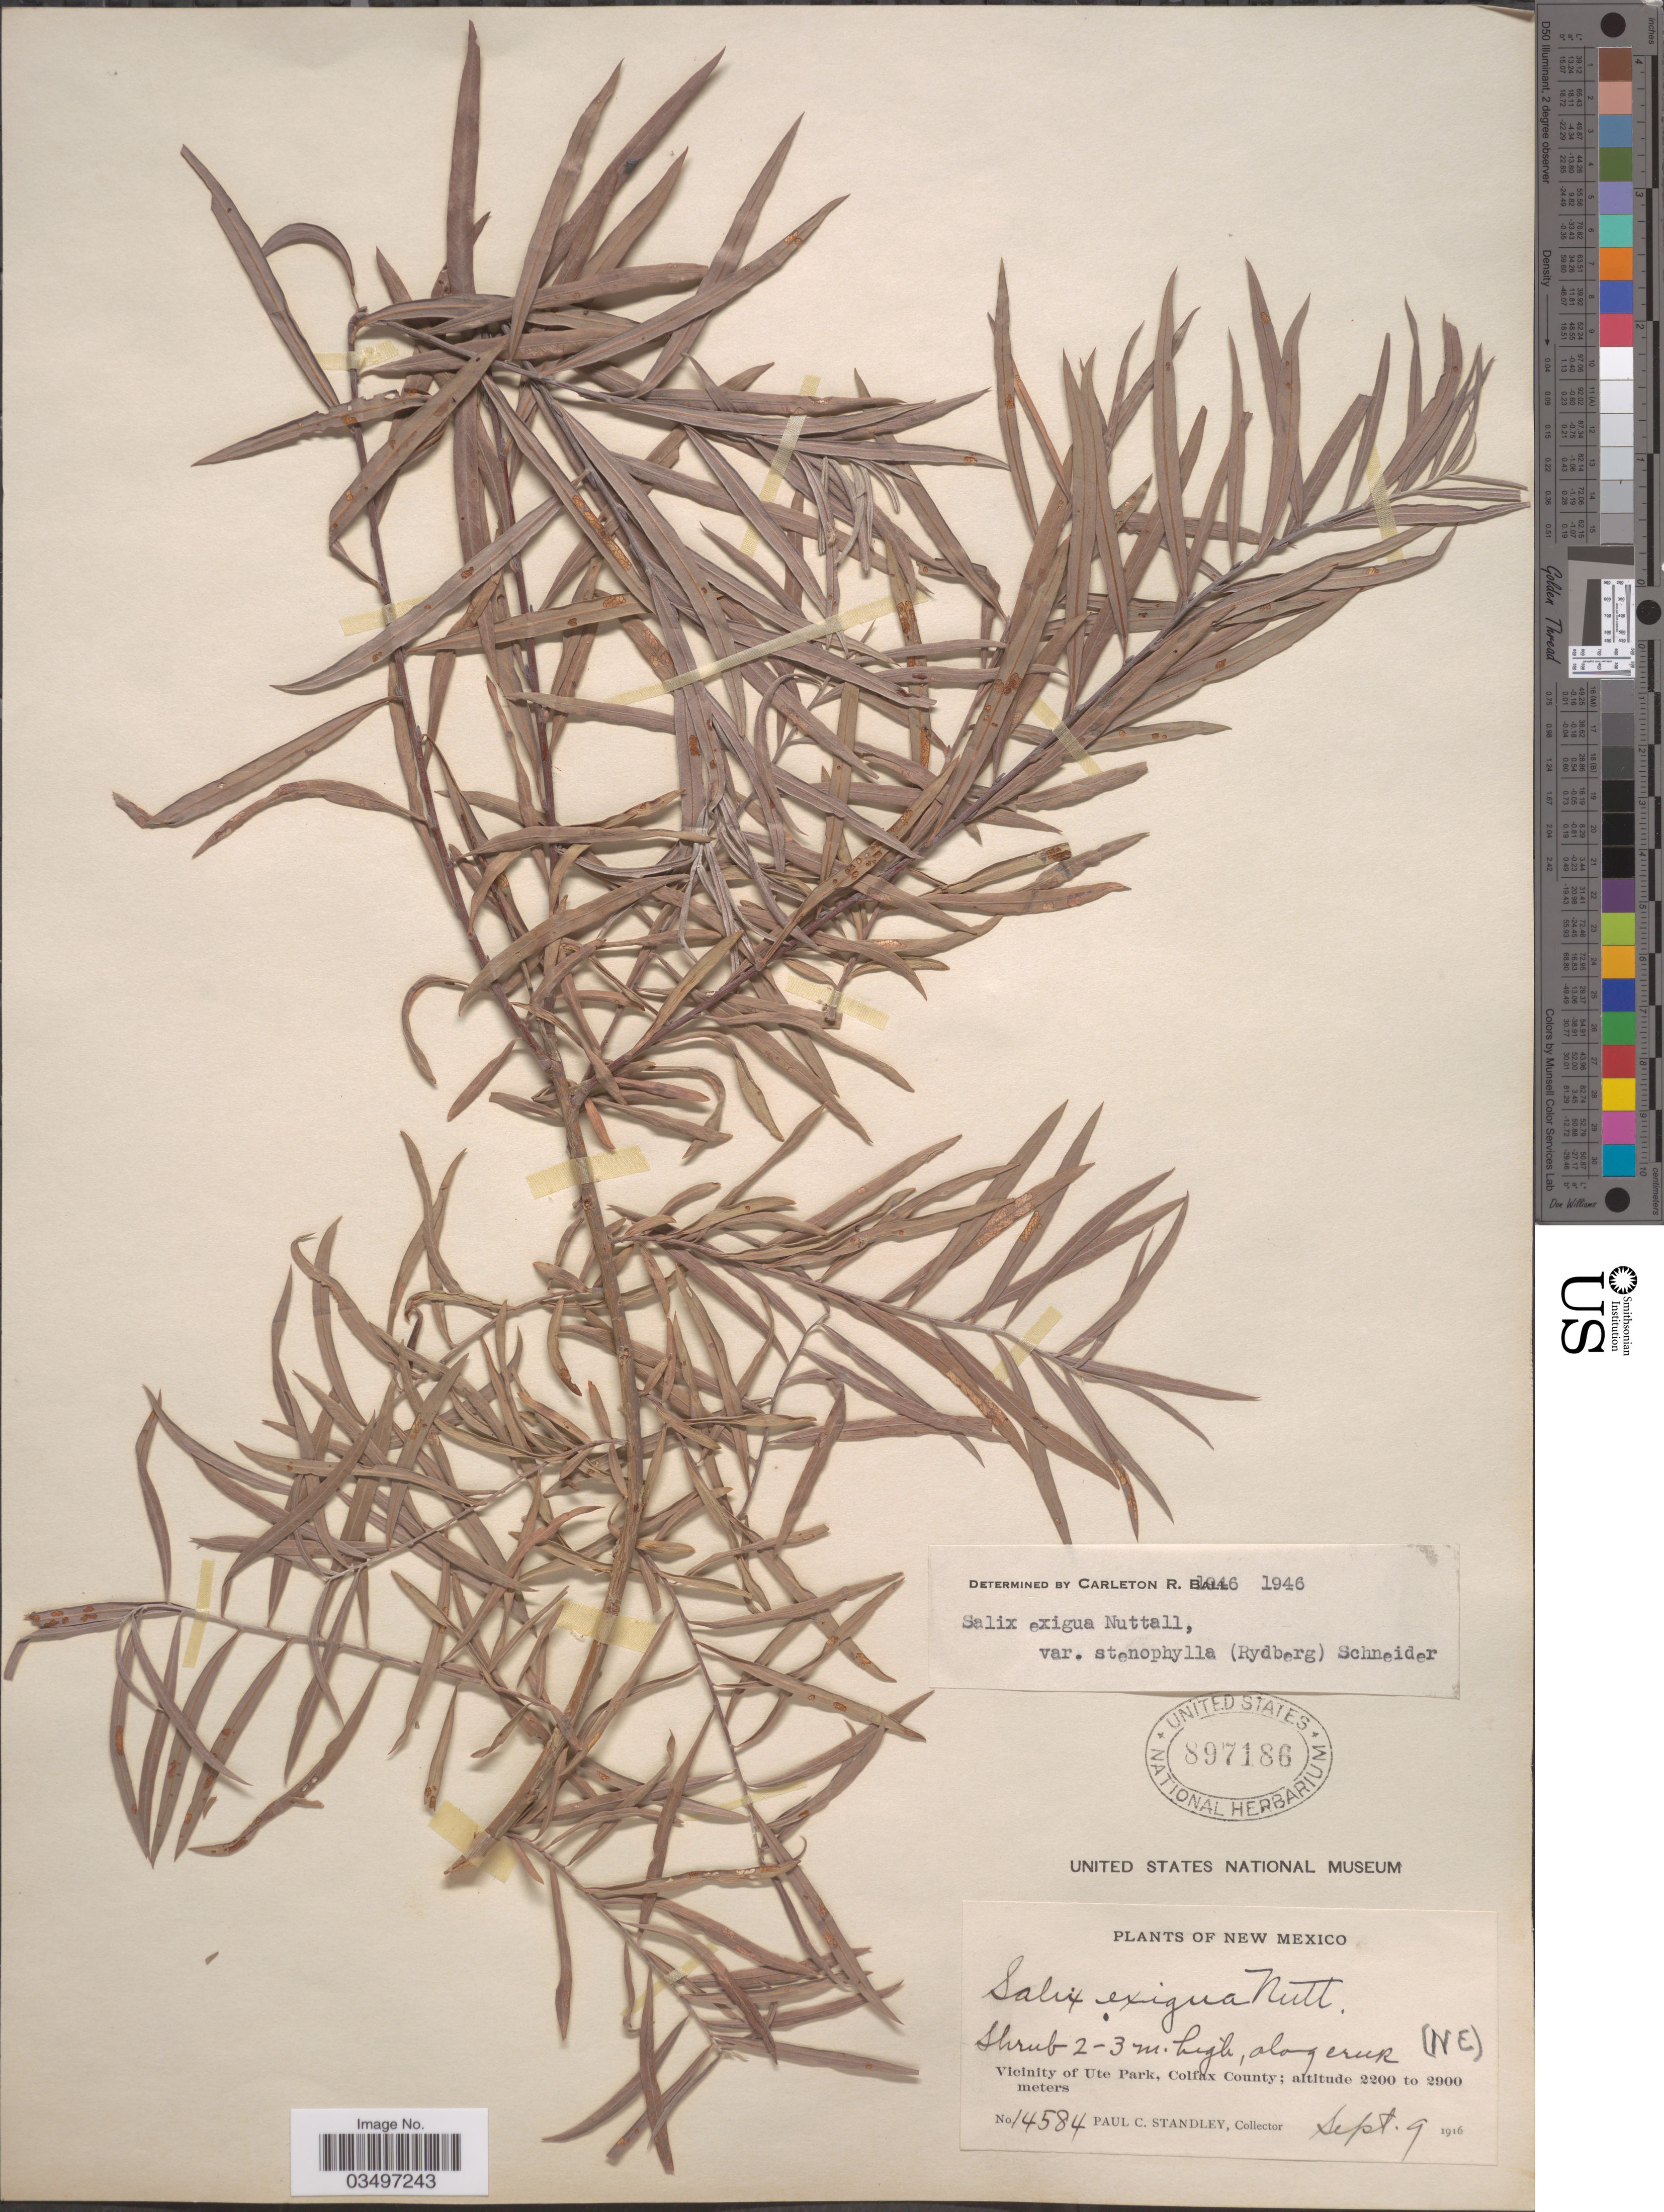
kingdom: Plantae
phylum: Tracheophyta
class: Magnoliopsida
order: Malpighiales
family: Salicaceae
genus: Salix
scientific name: Salix exigua var. stenophylla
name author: (Rydb.) C.K. Schneid.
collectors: P. C. Standley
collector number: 14584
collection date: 1916-09-09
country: United States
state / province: New Mexico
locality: (NE), Vicinity of Ute Park, Colfax County.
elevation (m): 2200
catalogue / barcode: US 897186